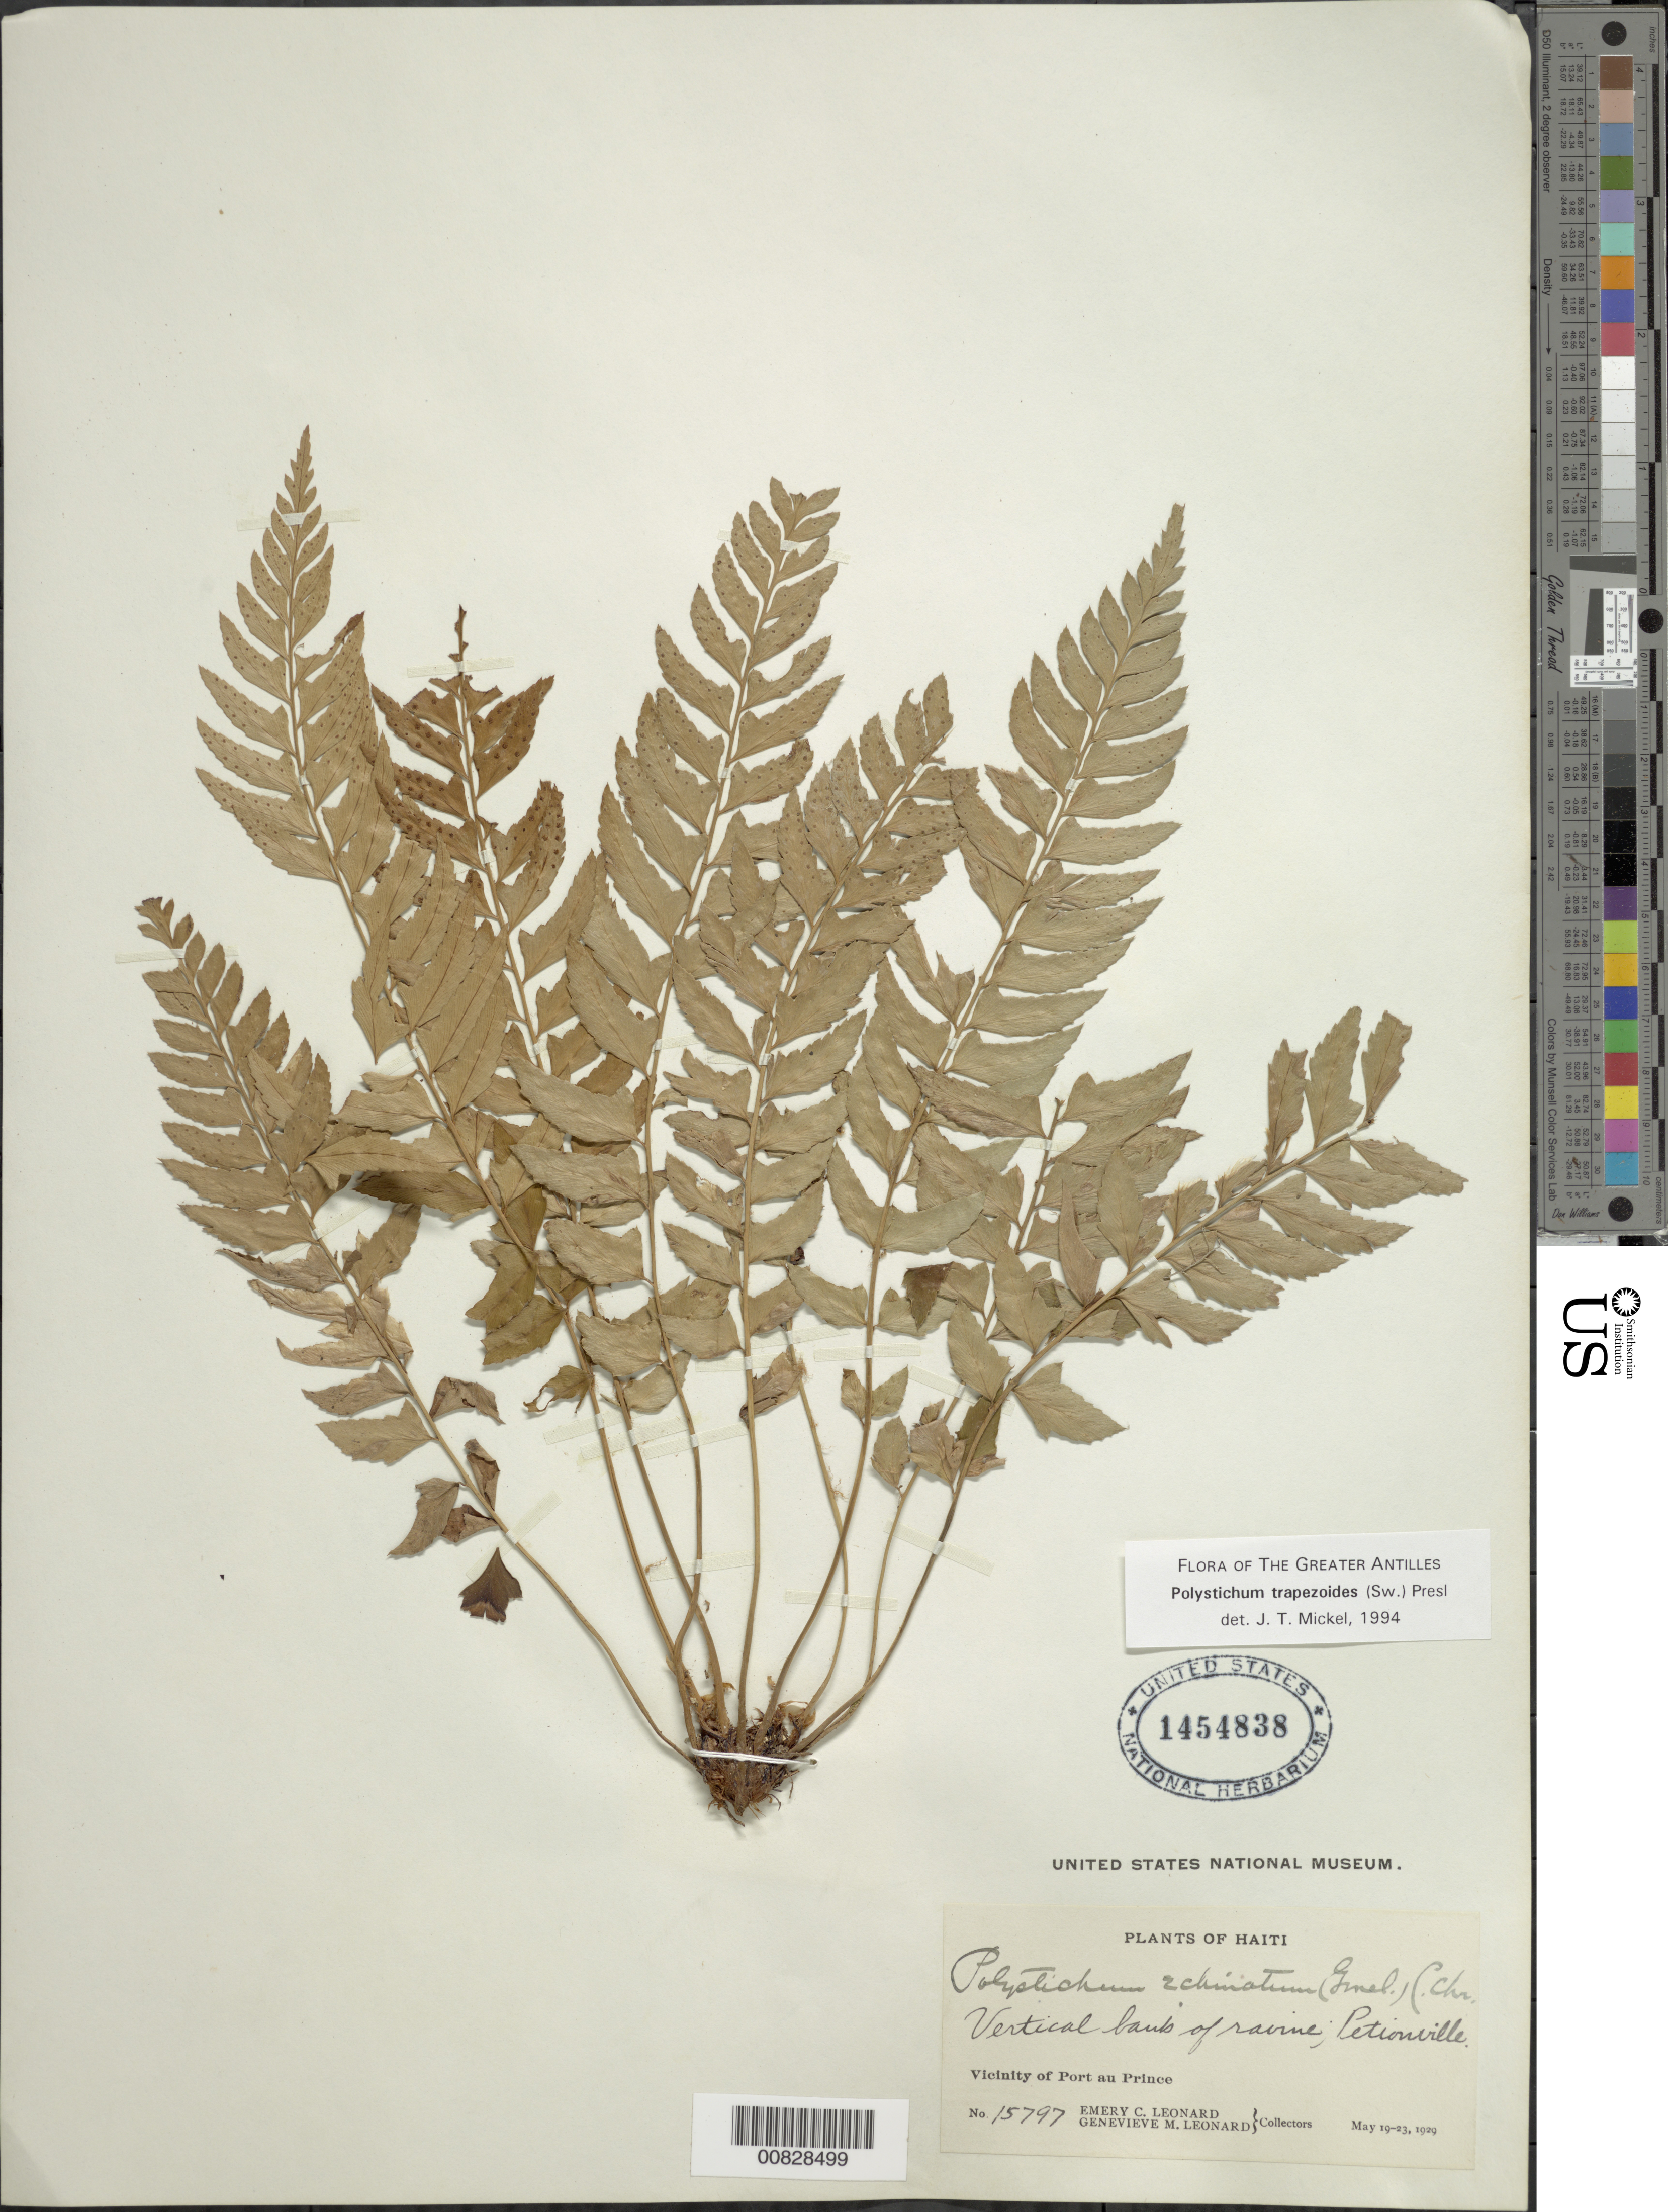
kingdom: Plantae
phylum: Tracheophyta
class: Polypodiopsida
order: Polypodiales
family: Dryopteridaceae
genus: Polystichum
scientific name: Polystichum trapezoides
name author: (Sw.) C. Presl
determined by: Mickel, J. T., (NY), New York Botanical Garden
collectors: E. C. Leonard & G. M. Leonard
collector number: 15797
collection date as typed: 19 May 1929 to 23 May 1929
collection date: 1929-05-19/1929-05-23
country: Haiti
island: Hispaniola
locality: Port au Prince, Pétionville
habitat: Vertical bank of ravine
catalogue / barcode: US 1545838